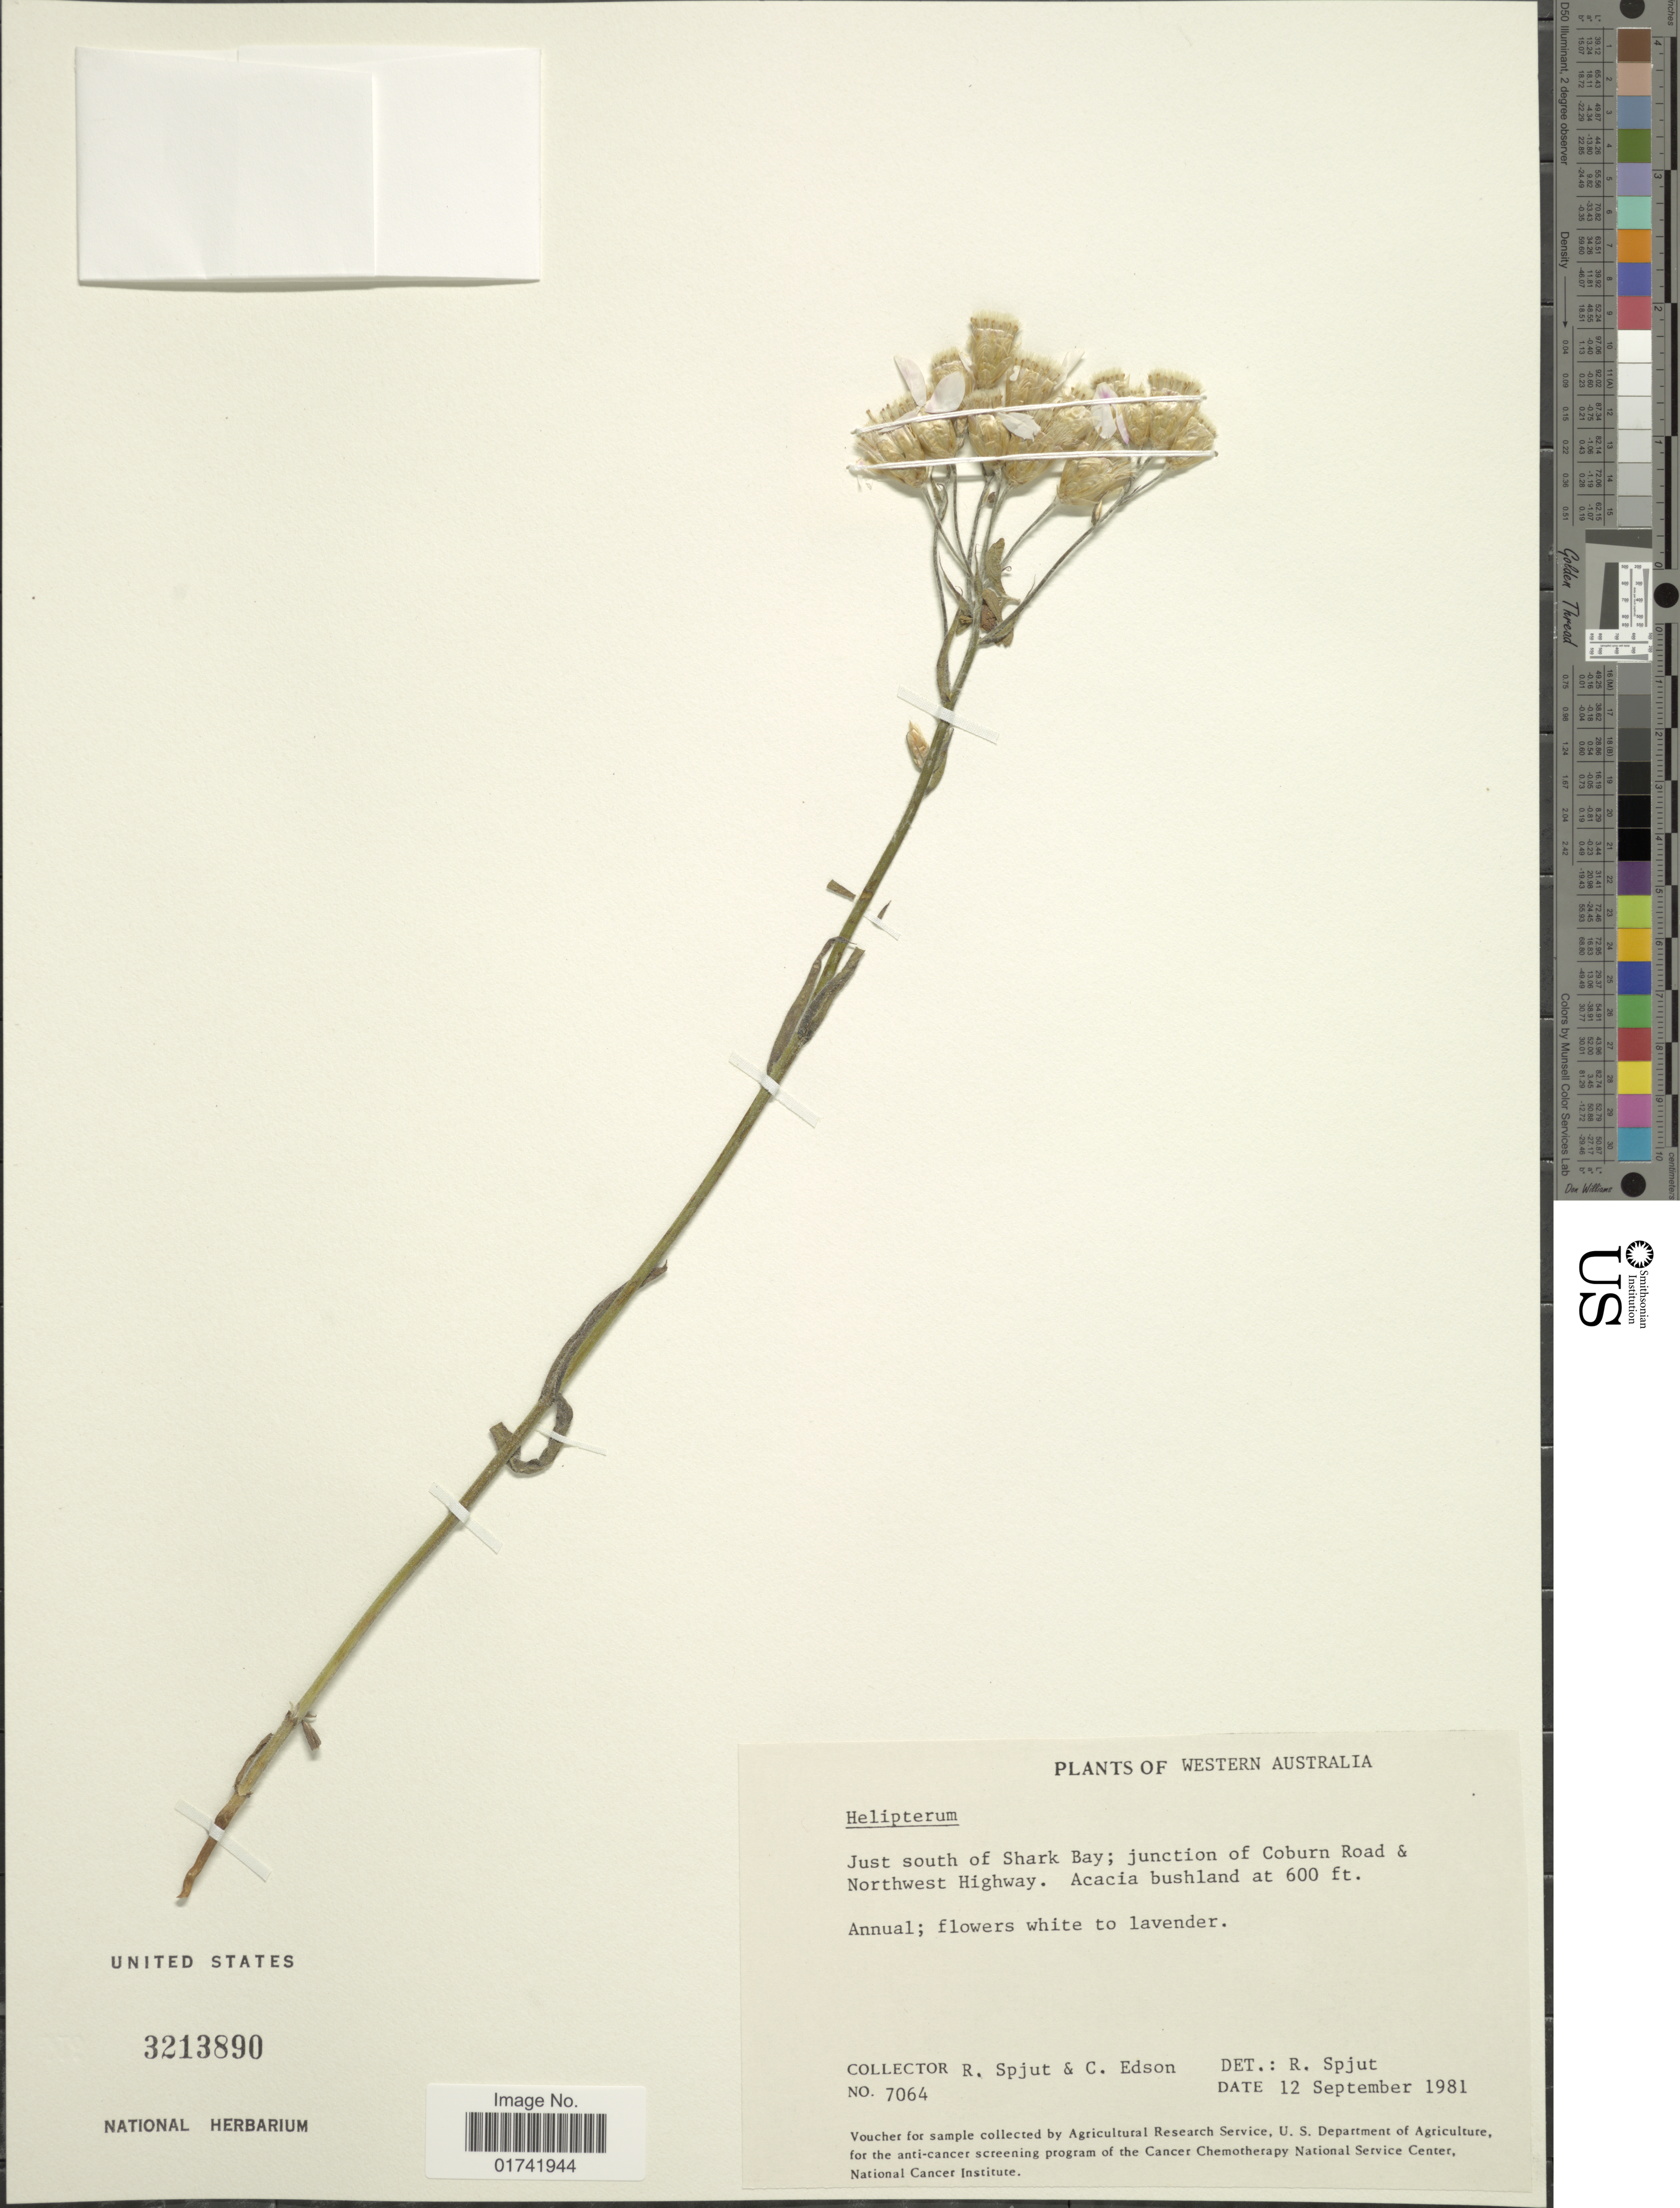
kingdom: Plantae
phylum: Tracheophyta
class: Magnoliopsida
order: Asterales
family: Asteraceae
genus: Helipterum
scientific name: Helipterum sp.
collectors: R. Spjut & C. Edson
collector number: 7064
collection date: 1981-09-12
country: Australia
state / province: Western Australia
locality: Just south of Shark Bay; junction of Coburn Road & Nortwest Highway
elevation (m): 183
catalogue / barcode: US 3213890